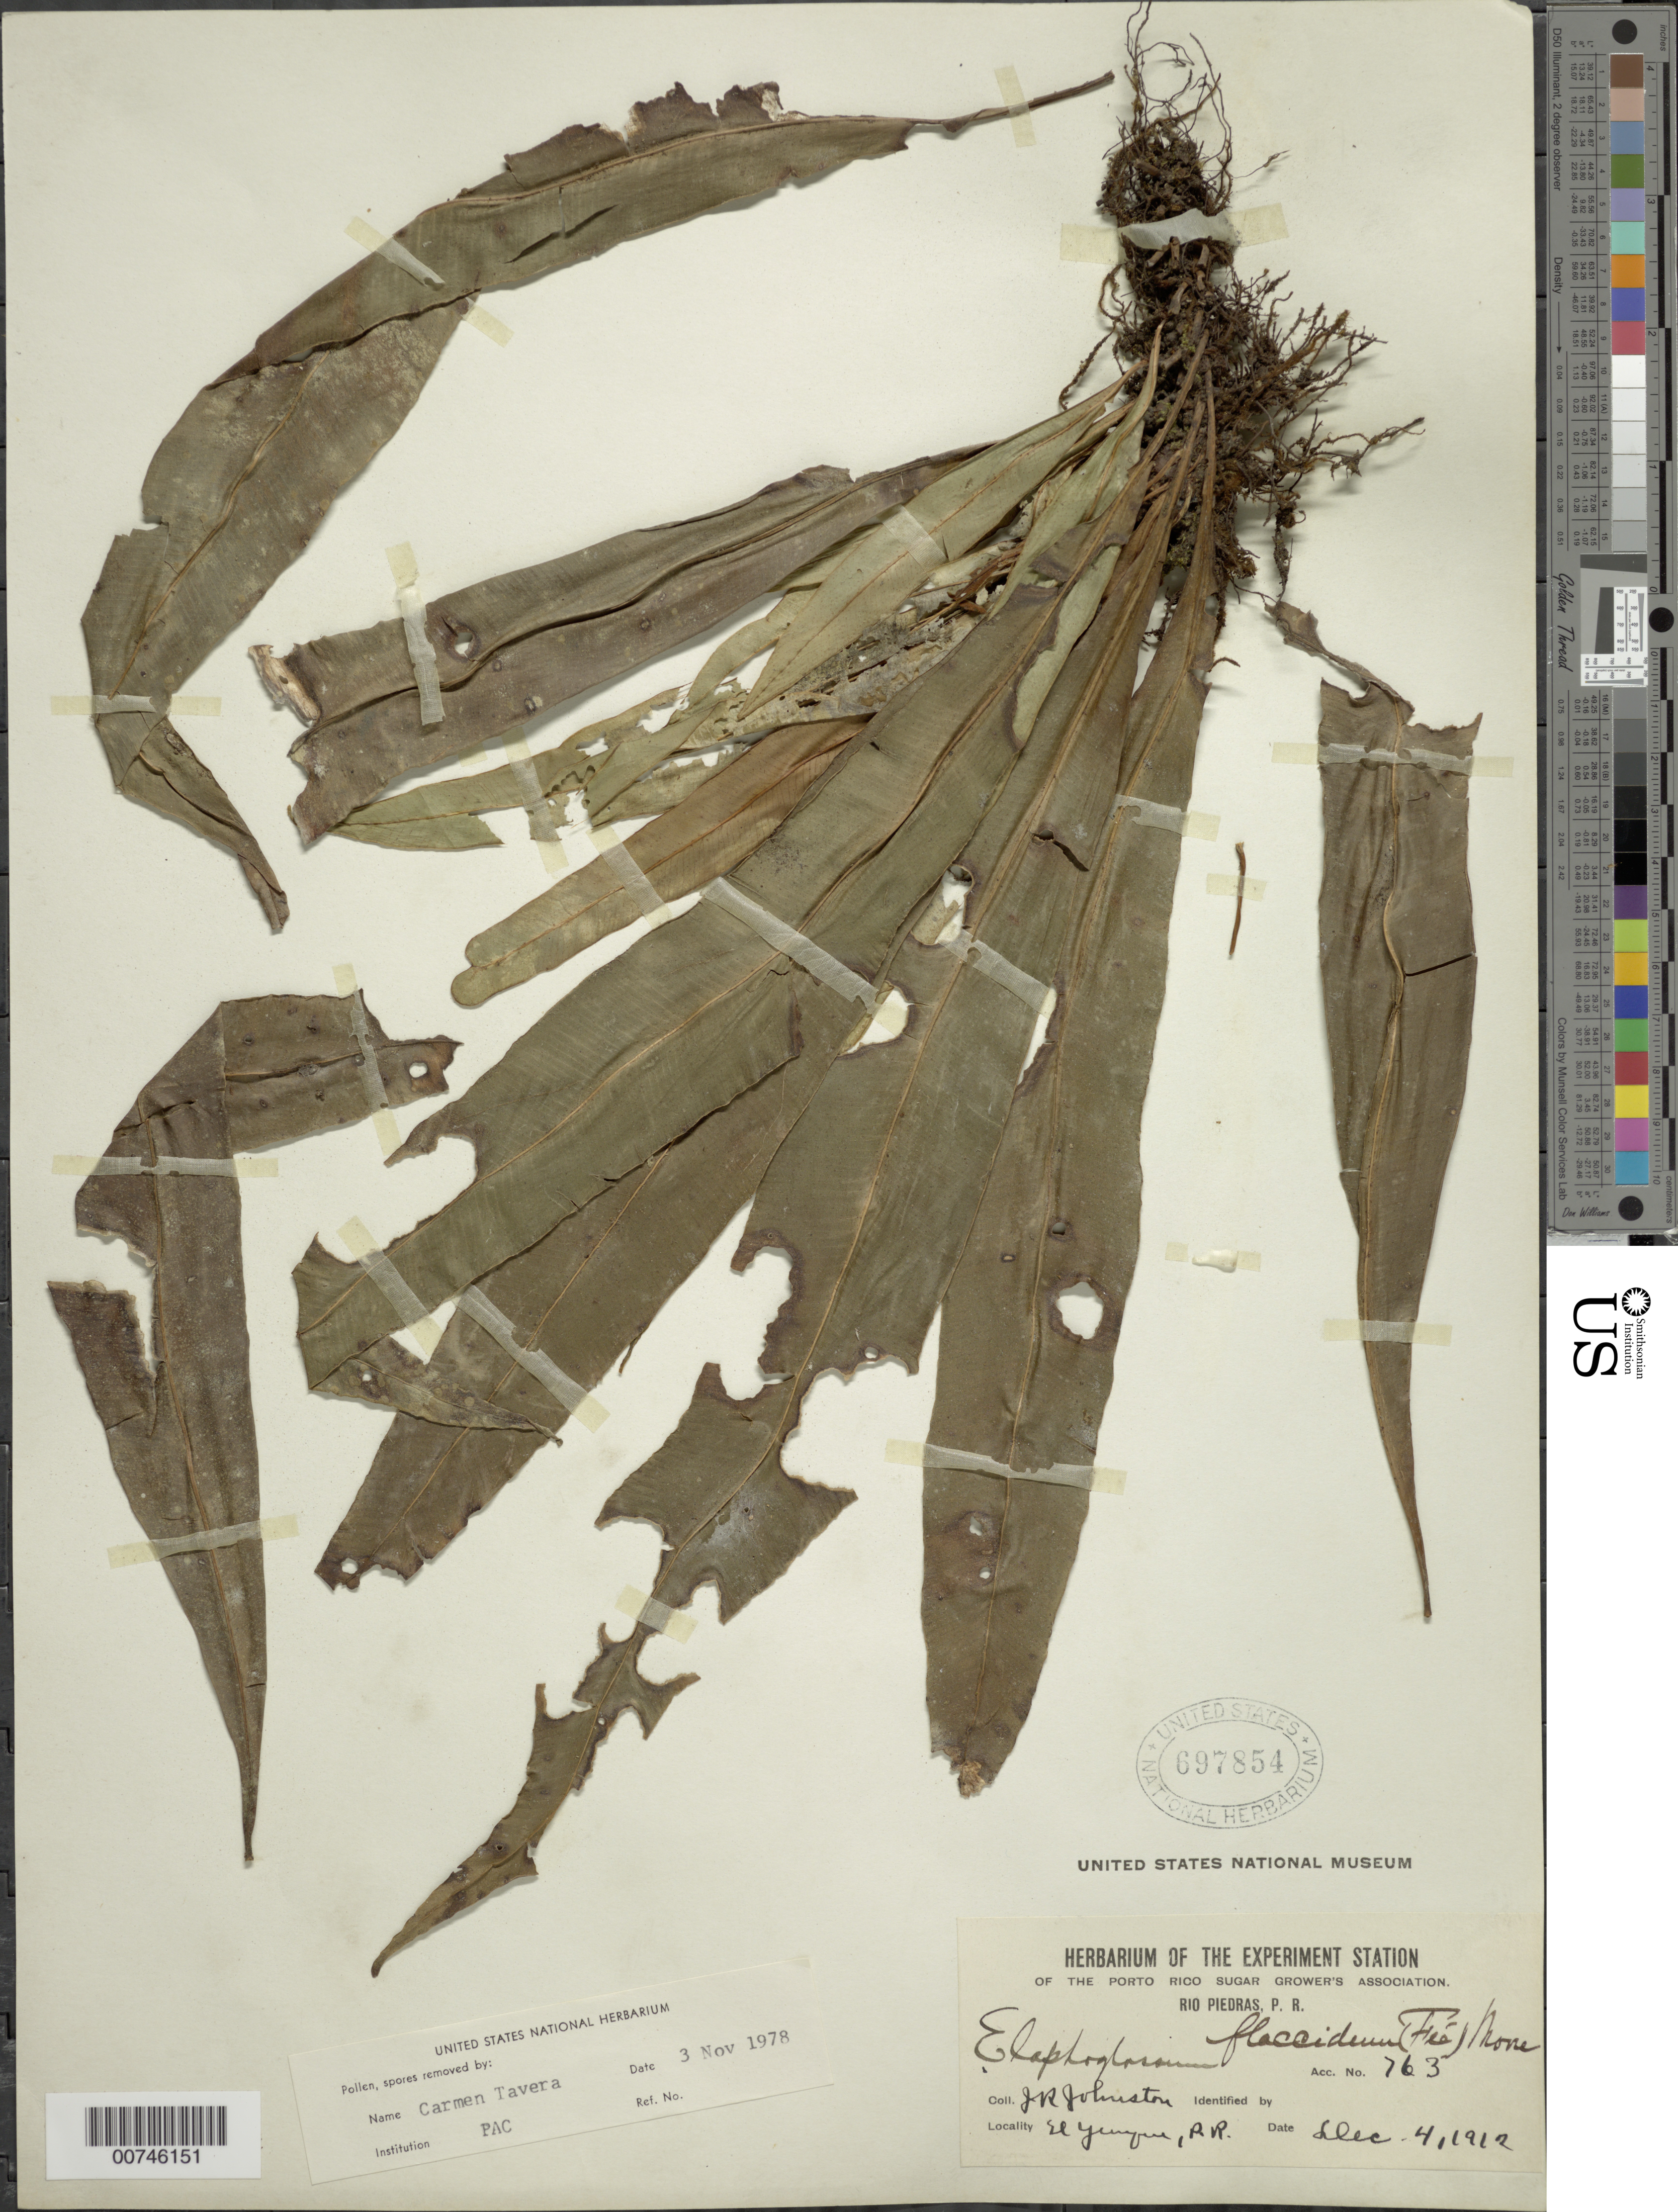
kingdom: Plantae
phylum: Tracheophyta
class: Polypodiopsida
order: Polypodiales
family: Dryopteridaceae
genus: Elaphoglossum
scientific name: Elaphoglossum rigidum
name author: (Aubl.) Urb.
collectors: J. Johnston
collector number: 763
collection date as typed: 04 Dec 1912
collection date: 1912-12-04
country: Puerto Rico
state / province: Río Grande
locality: El Yunque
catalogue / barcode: US 697854